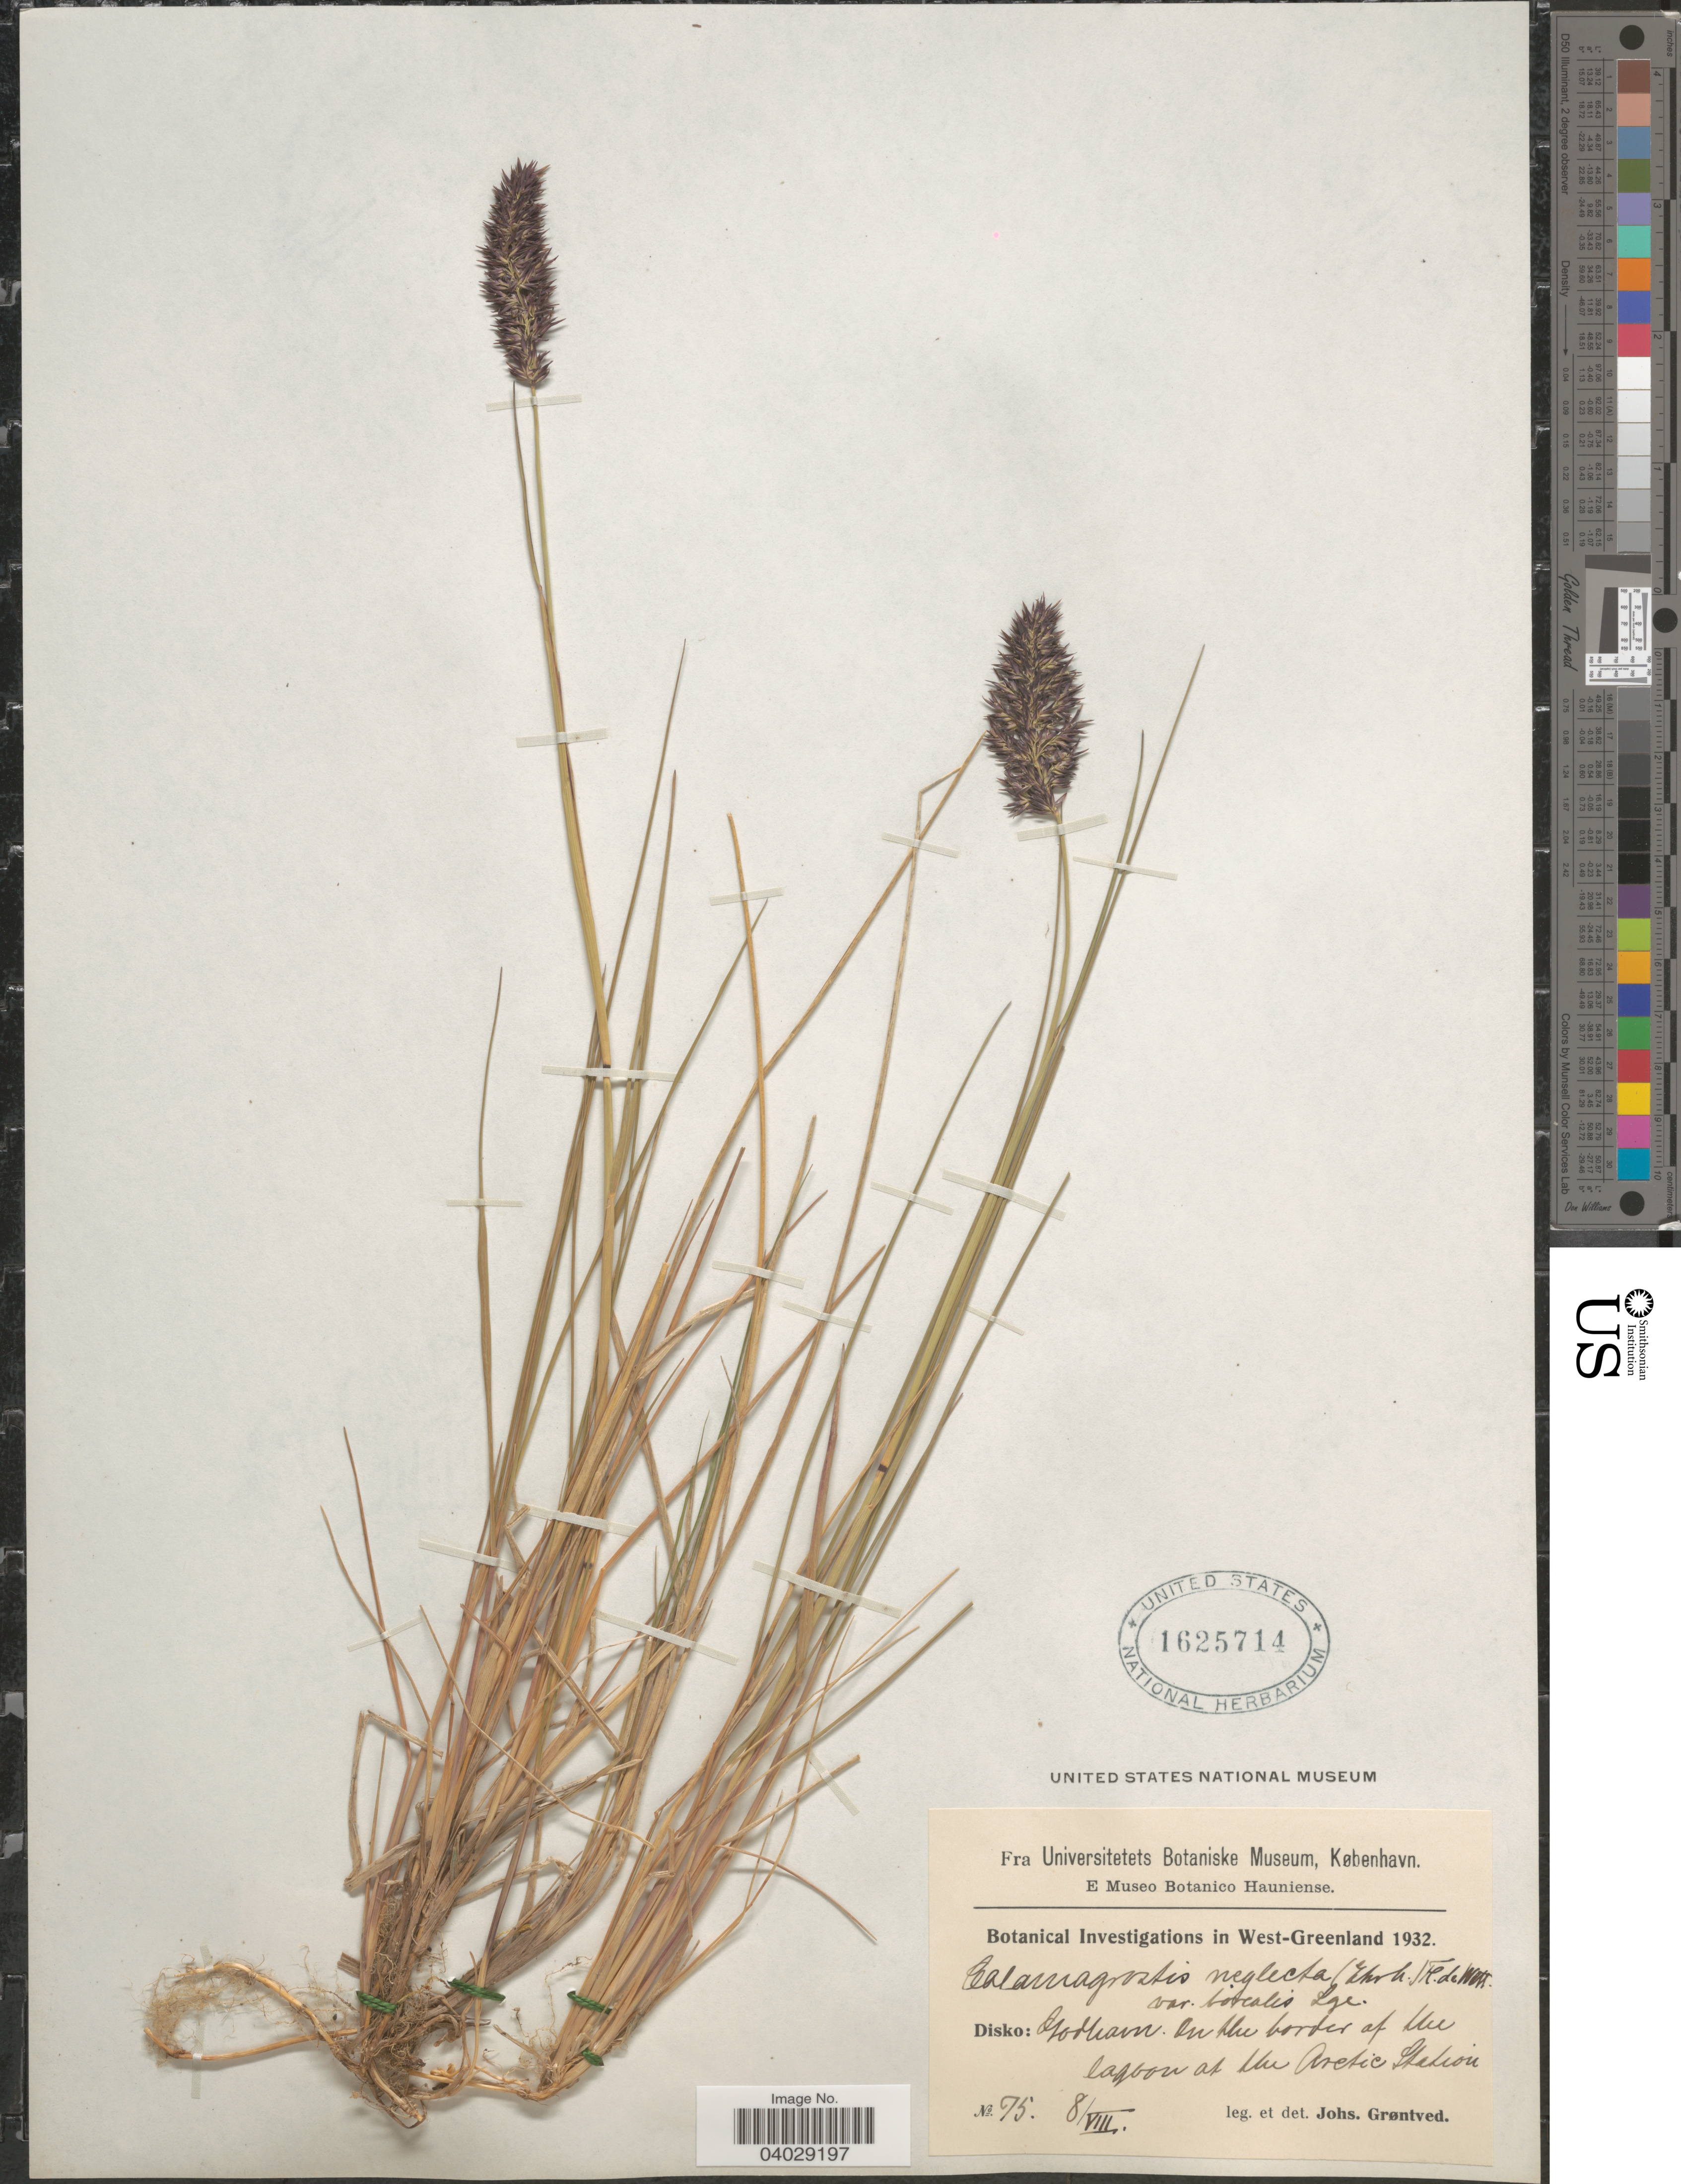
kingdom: Plantae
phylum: Tracheophyta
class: Liliopsida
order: Poales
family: Poaceae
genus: Calamagrostis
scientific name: Calamagrostis neglecta (Ehrh.) Gaertner et al.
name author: (Ehrhart) G. Gaertn. et al.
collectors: J. Grøntved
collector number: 75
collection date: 1932-08-08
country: Greenland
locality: In West-Greenland. Disko: Godhavn. On the border of the lagoon at the Arctic Station.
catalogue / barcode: US 1625714